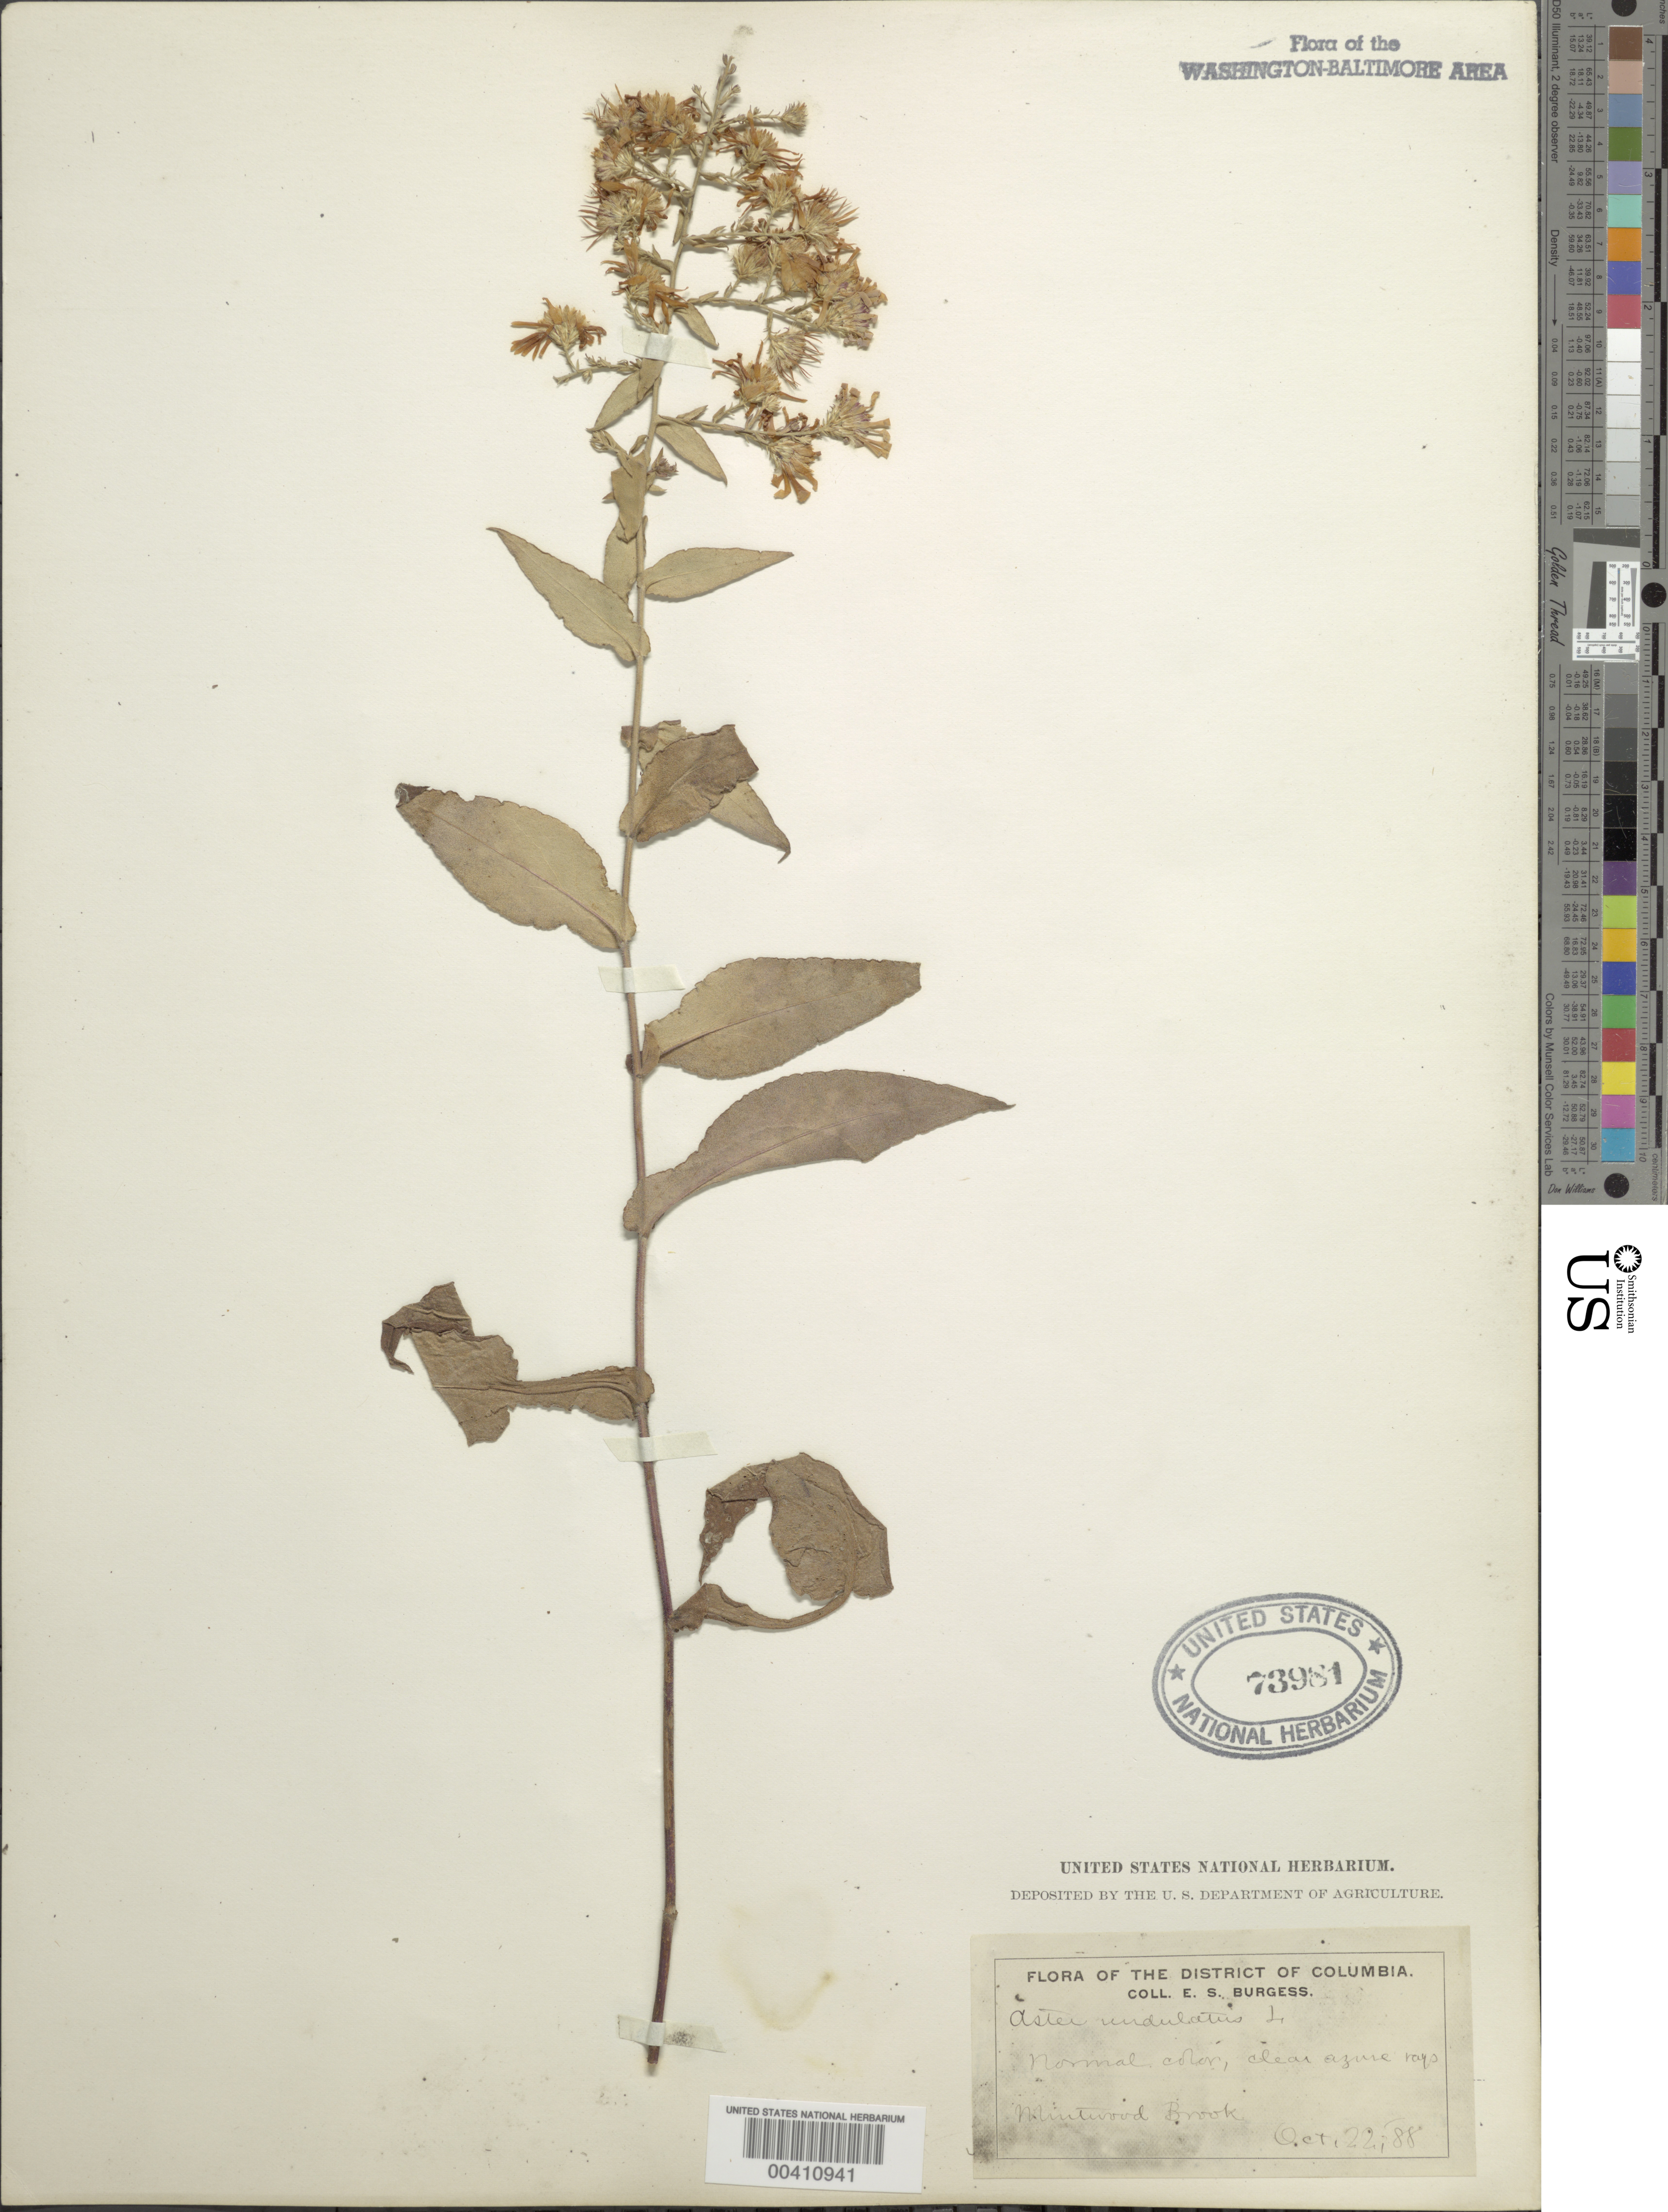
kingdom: Plantae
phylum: Tracheophyta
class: Magnoliopsida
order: Asterales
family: Asteraceae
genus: Symphyotrichum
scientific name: Symphyotrichum undulatum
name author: (L.) G.L. Nesom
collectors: E. Burgess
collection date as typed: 22 Oct 1888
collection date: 1888-10-22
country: United States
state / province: District of Columbia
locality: Mintwood Brook Rock Creek Park & vicinity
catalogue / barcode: US 73981